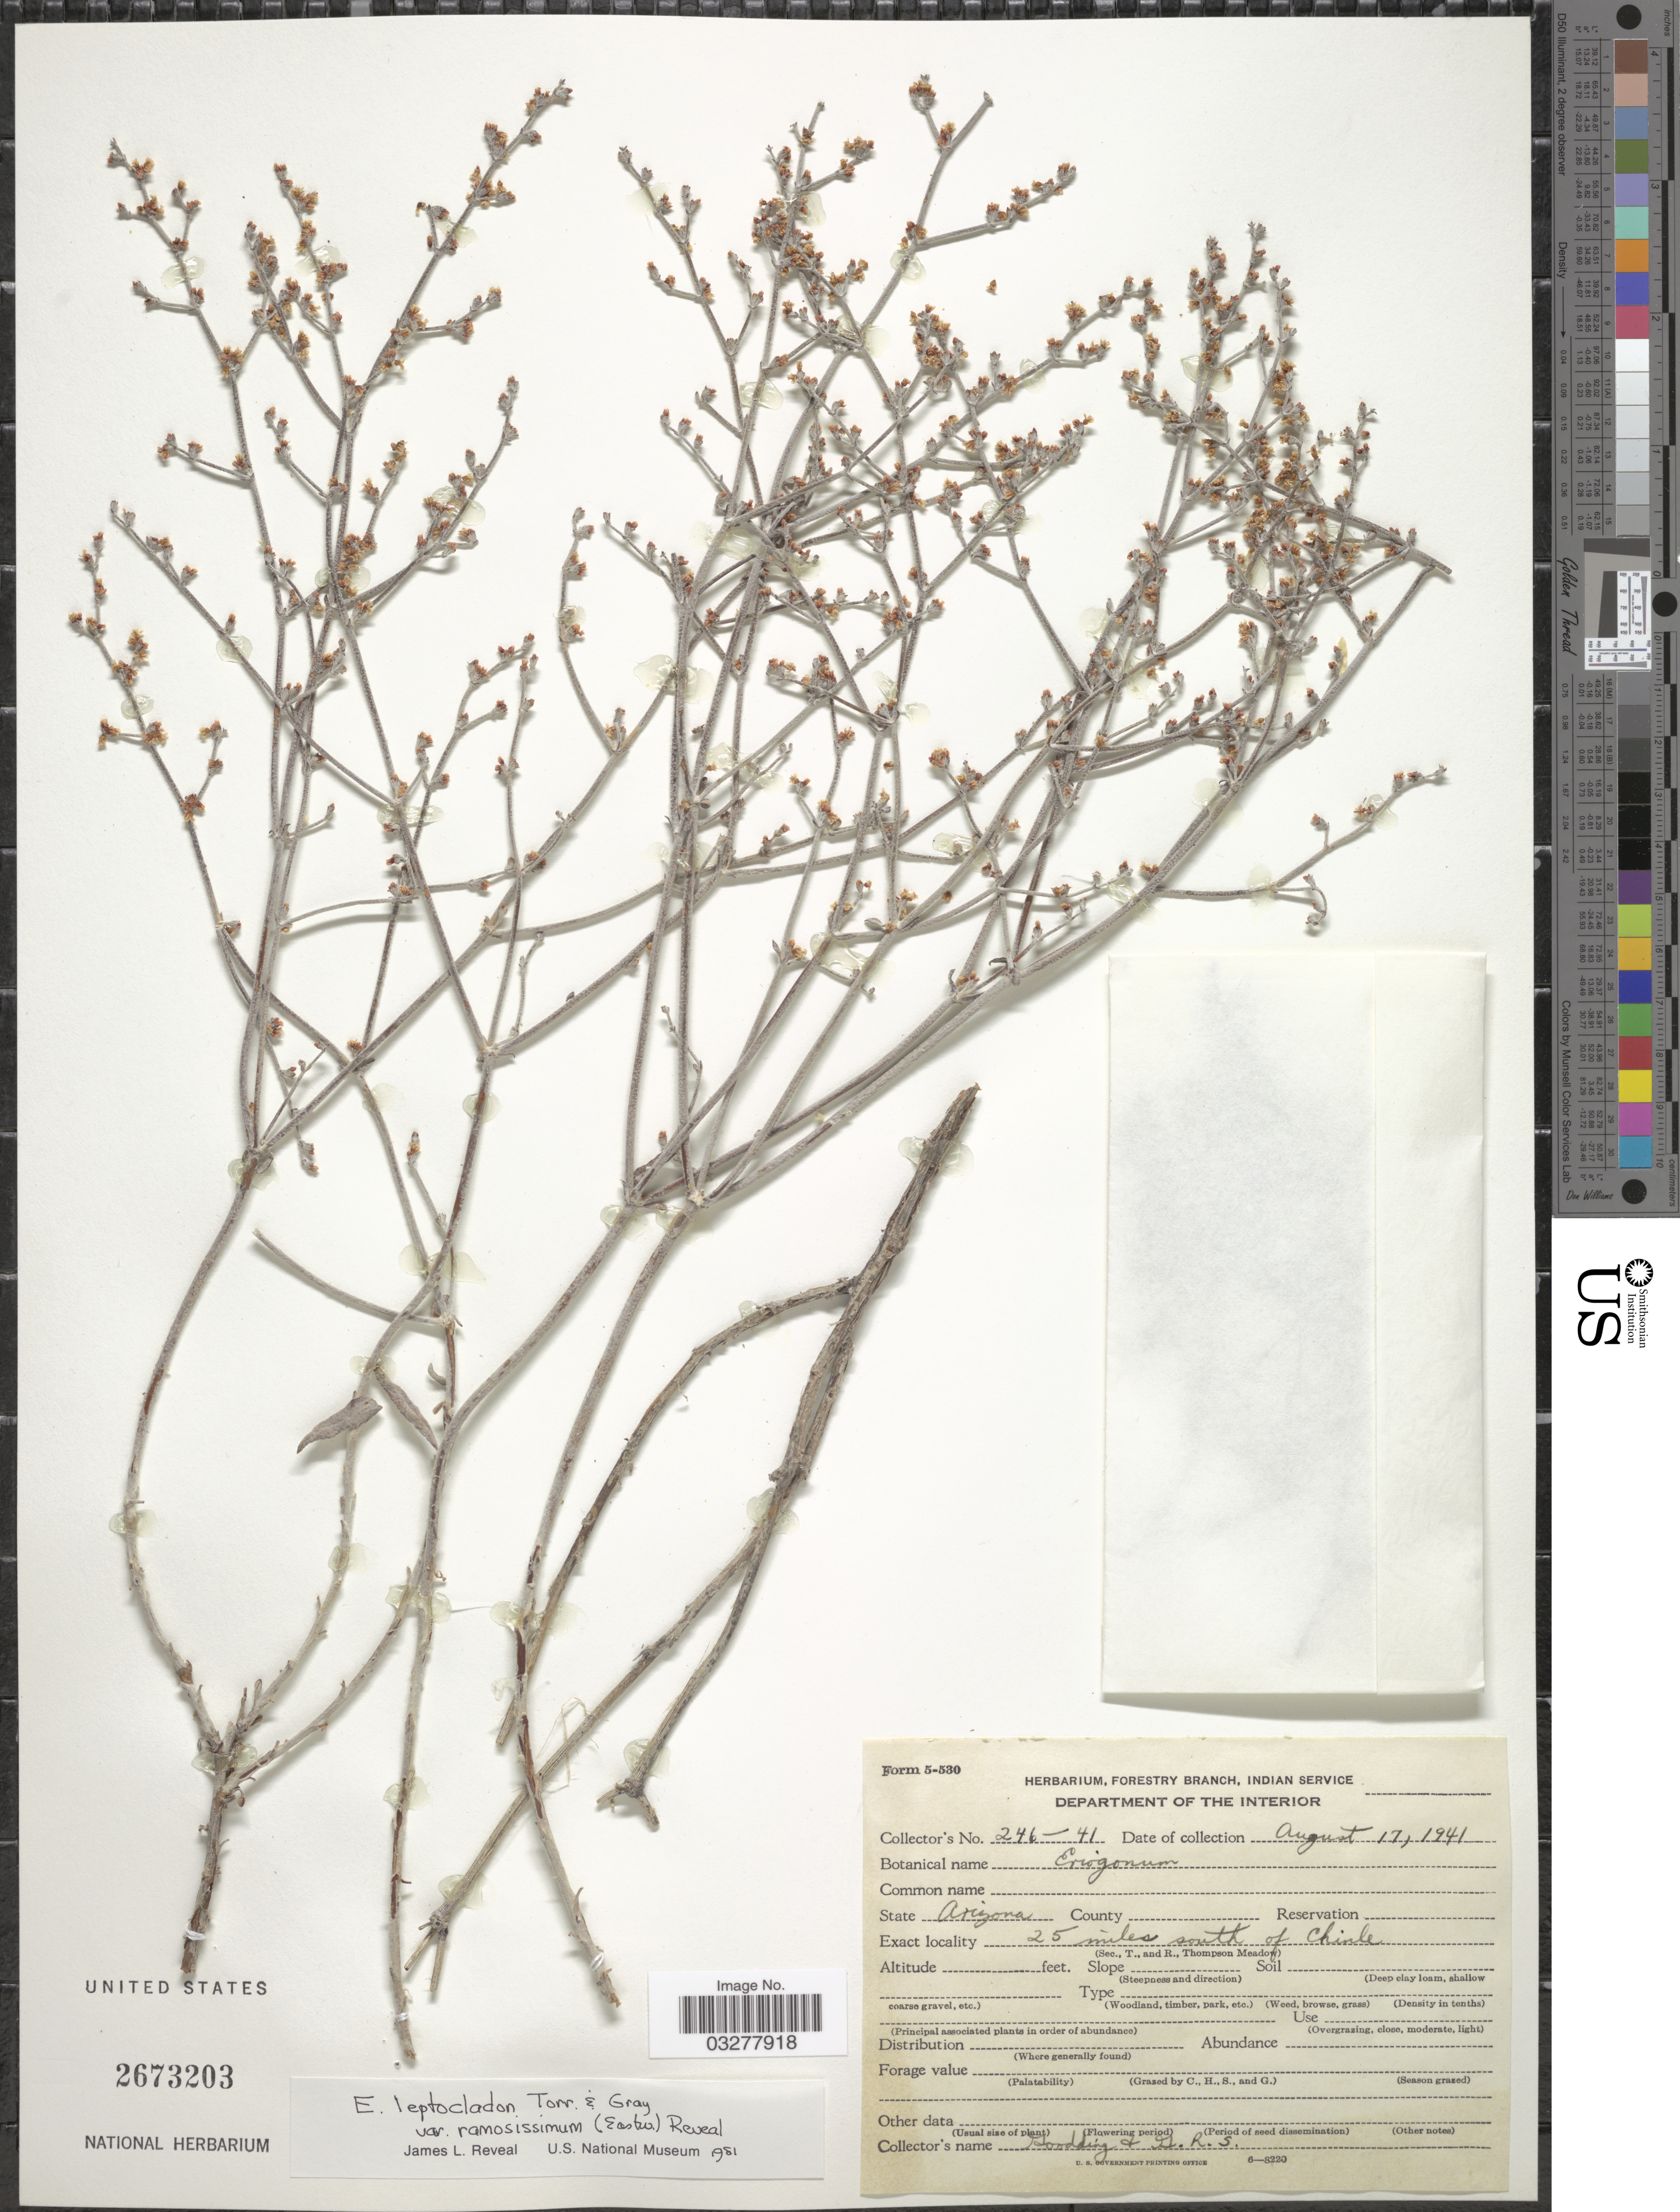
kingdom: Plantae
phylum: Tracheophyta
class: Magnoliopsida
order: Caryophyllales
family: Polygonaceae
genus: Eriogonum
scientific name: Eriogonum leptocladon var. ramosissimum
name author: (Eastw.) Reveal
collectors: Goodding & G. R. S.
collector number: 246-41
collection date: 1941-08-17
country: United States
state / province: Arizona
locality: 25 miles south of Chinle.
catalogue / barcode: US 2673203